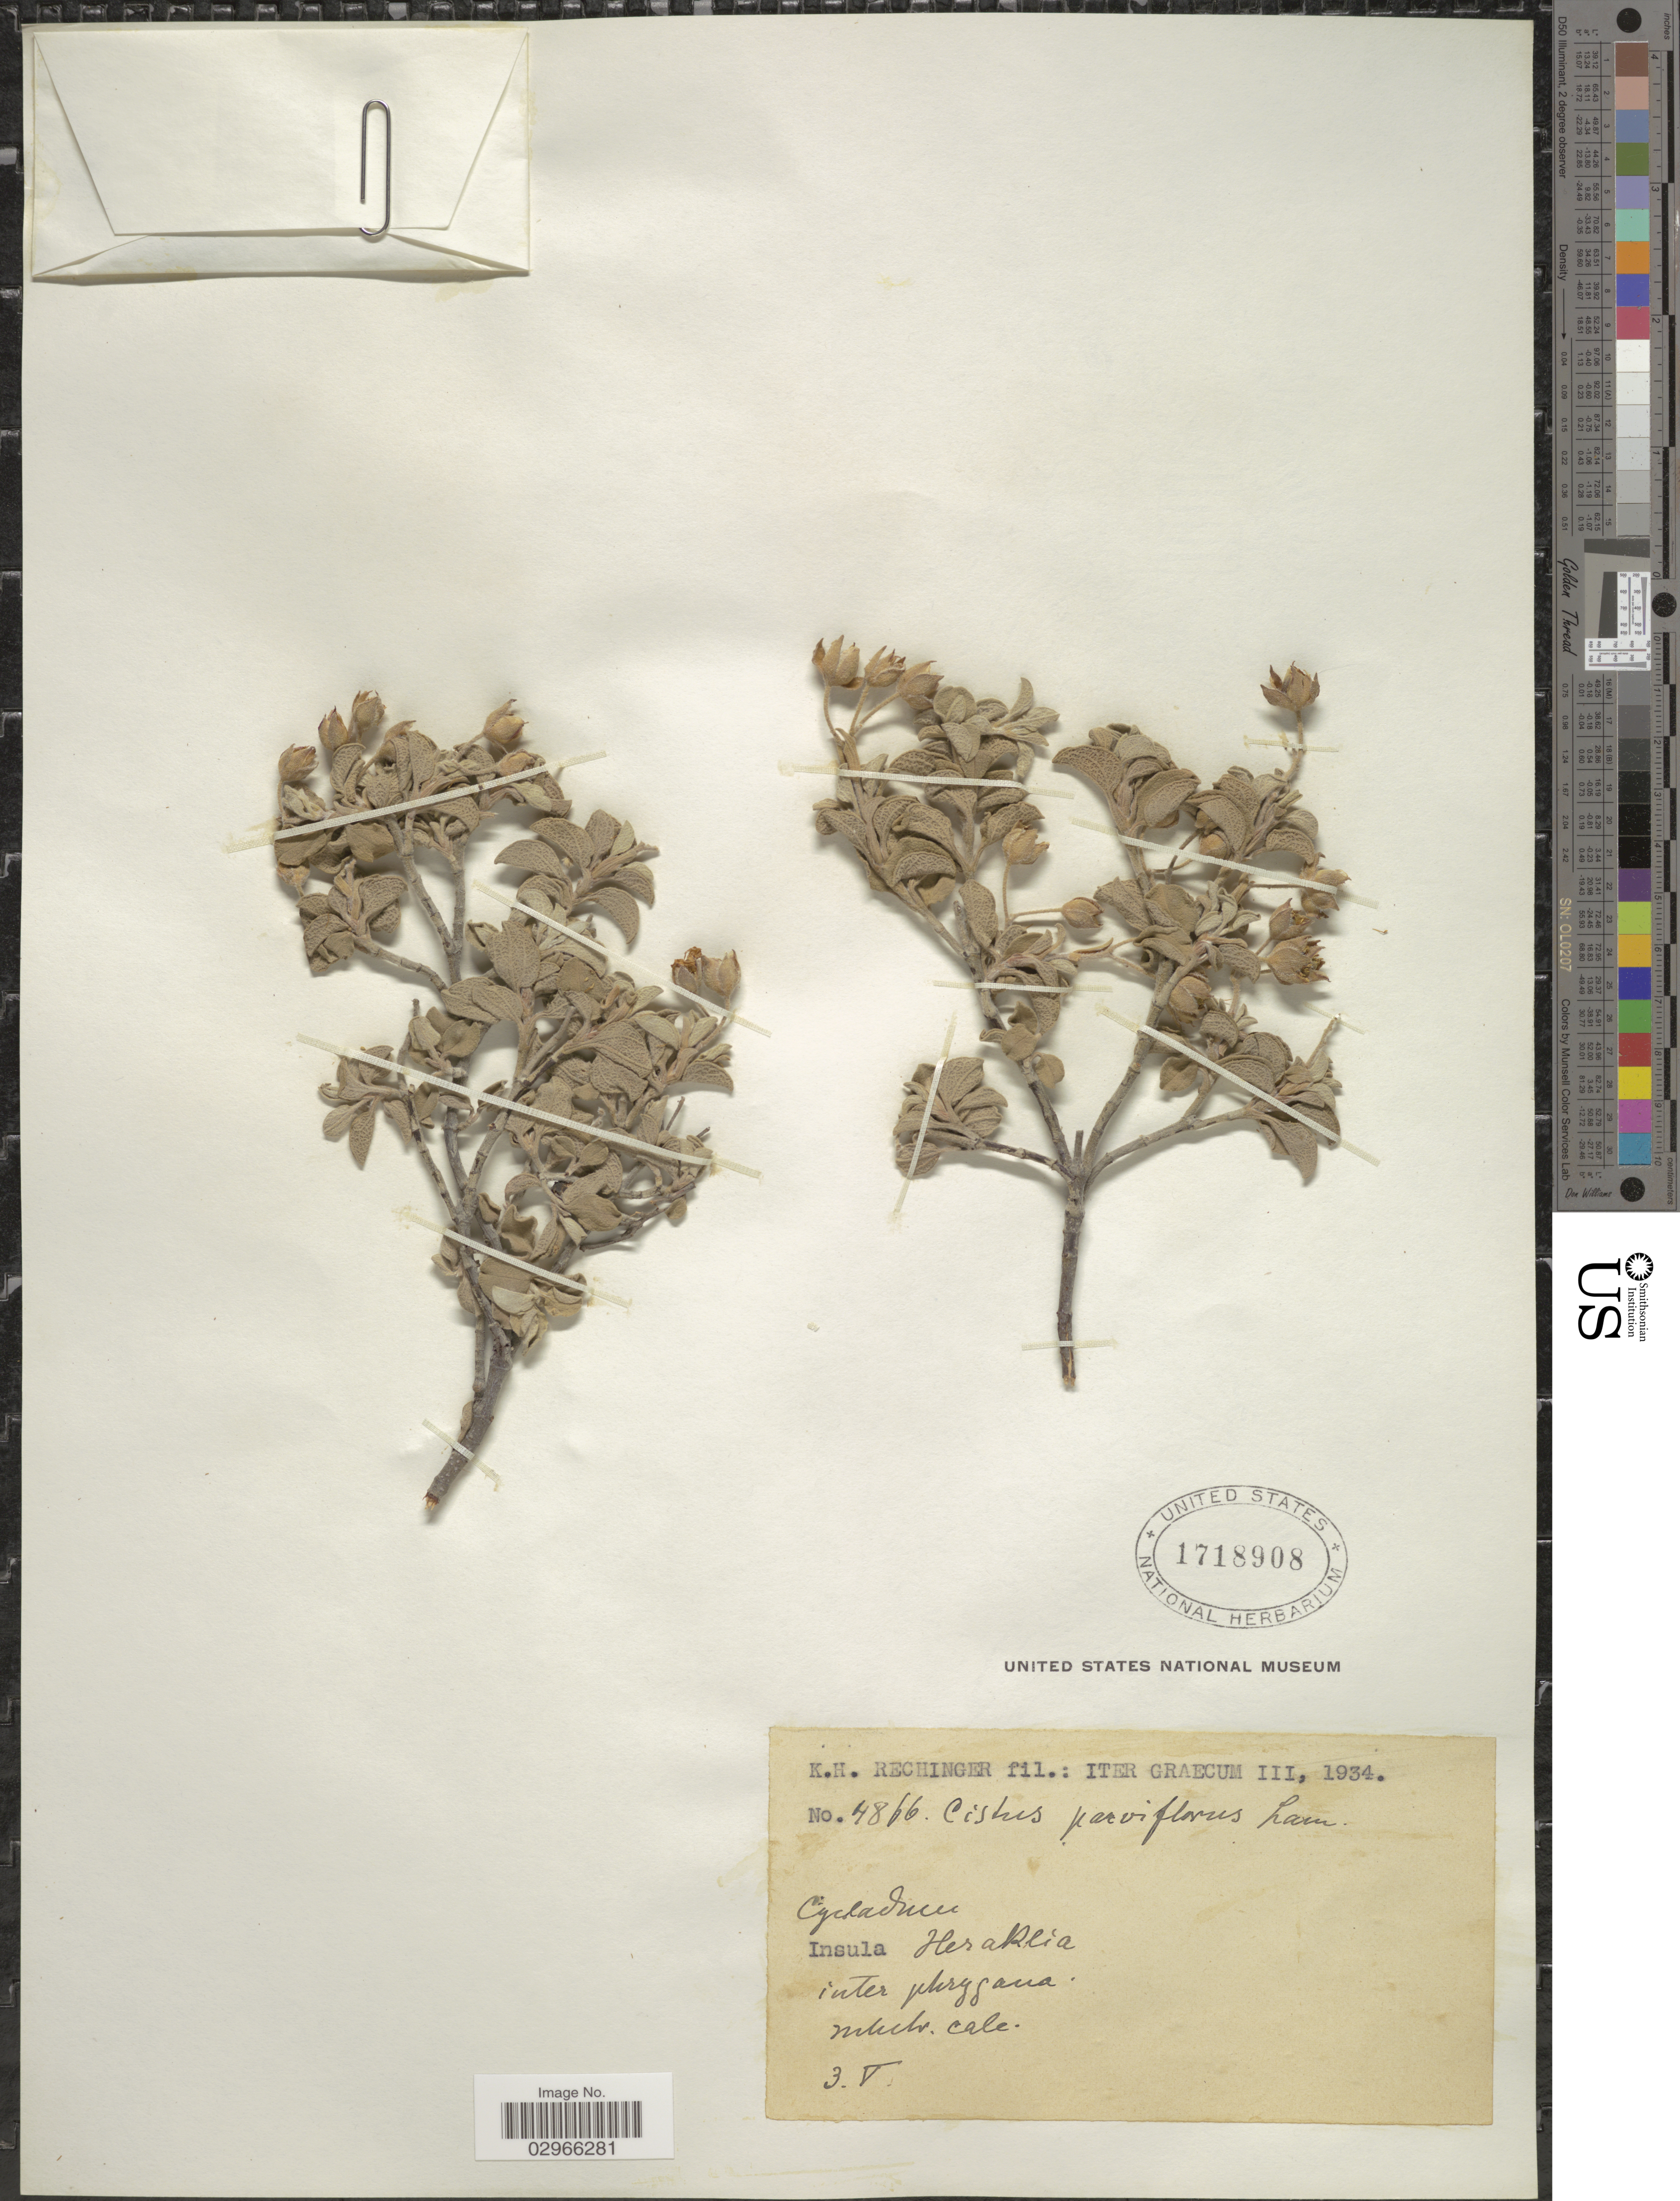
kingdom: Plantae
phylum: Tracheophyta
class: Magnoliopsida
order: Malvales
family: Cistaceae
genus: Cistus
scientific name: Cistus parviflorus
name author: Lam.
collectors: K. H. Rechinger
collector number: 4866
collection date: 1934-05-03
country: Greece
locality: Insula Herkeia inter phyrgana.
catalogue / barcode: US 1718908